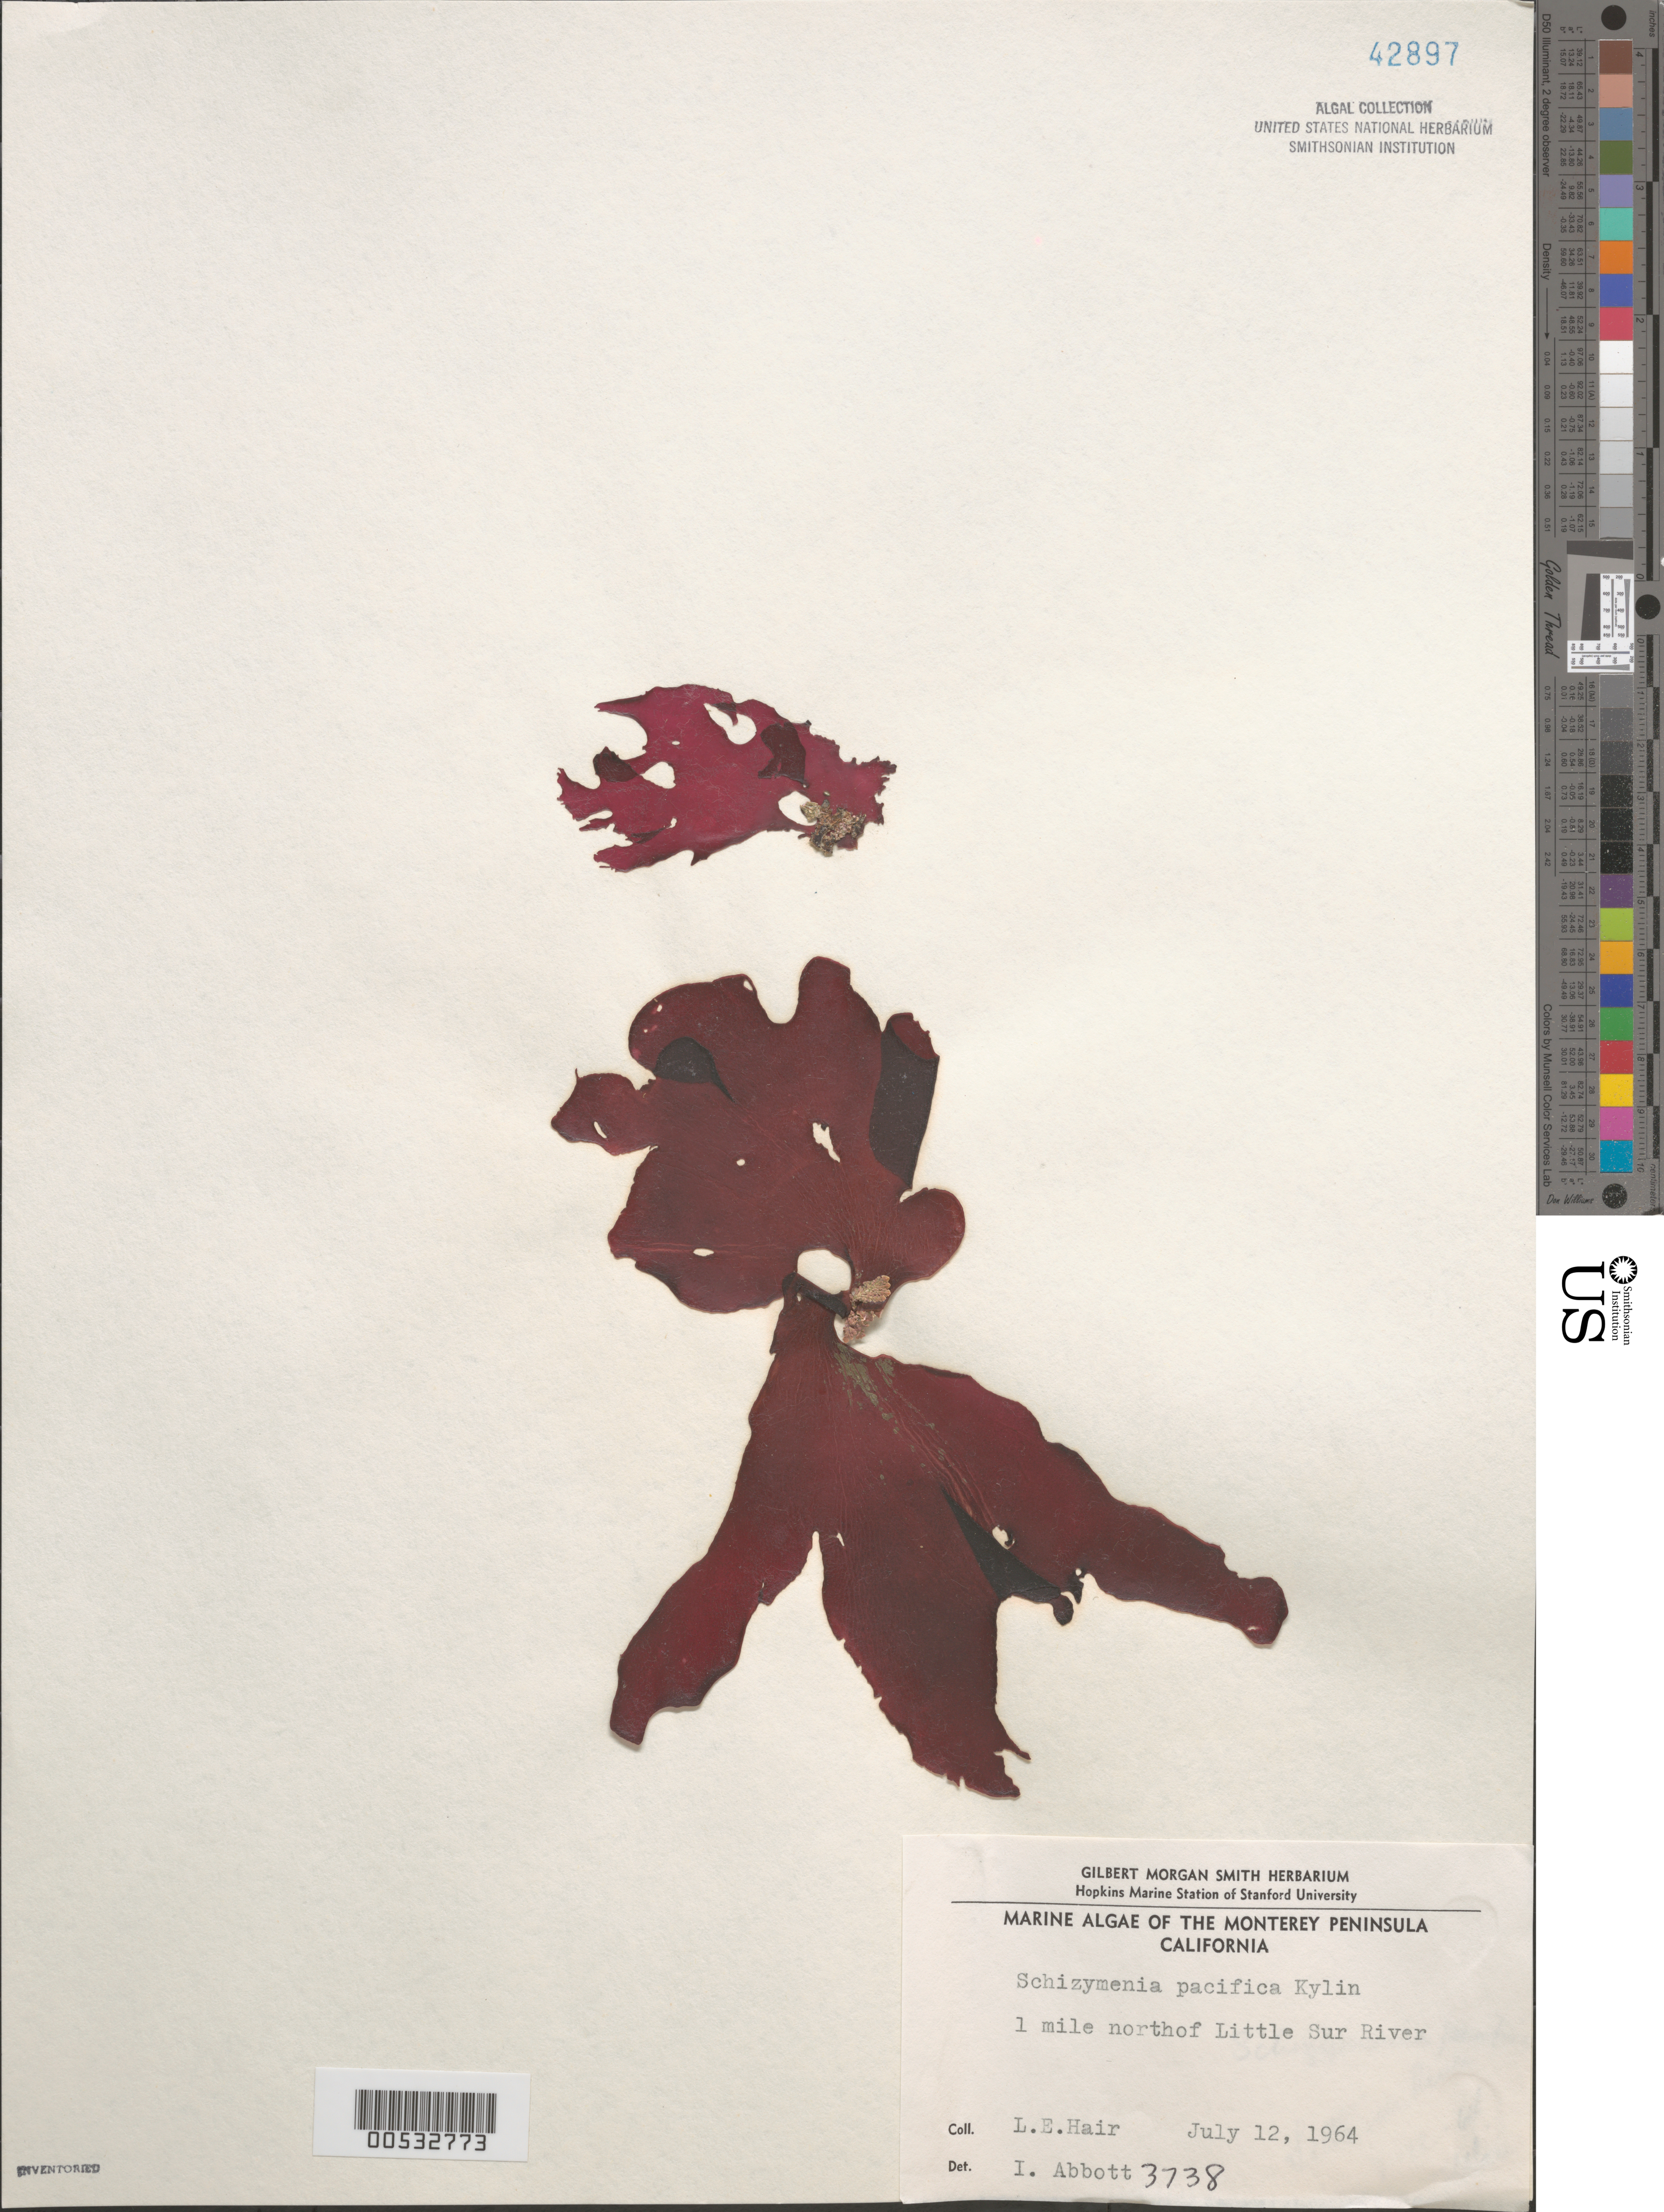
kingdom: Plantae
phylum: Rhodophyta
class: Florideophyceae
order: Nemastomatales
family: Schizymeniaceae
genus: Schizymenia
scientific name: Schizymenia pacifica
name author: (Kylin) Kylin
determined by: Abbott, Isabella A.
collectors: L. Hair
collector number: IAA 3738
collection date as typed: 12 Jul 1964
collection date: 1964-07-12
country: United States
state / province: California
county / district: Monterey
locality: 1 mile north of Little Sur River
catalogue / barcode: US 42897